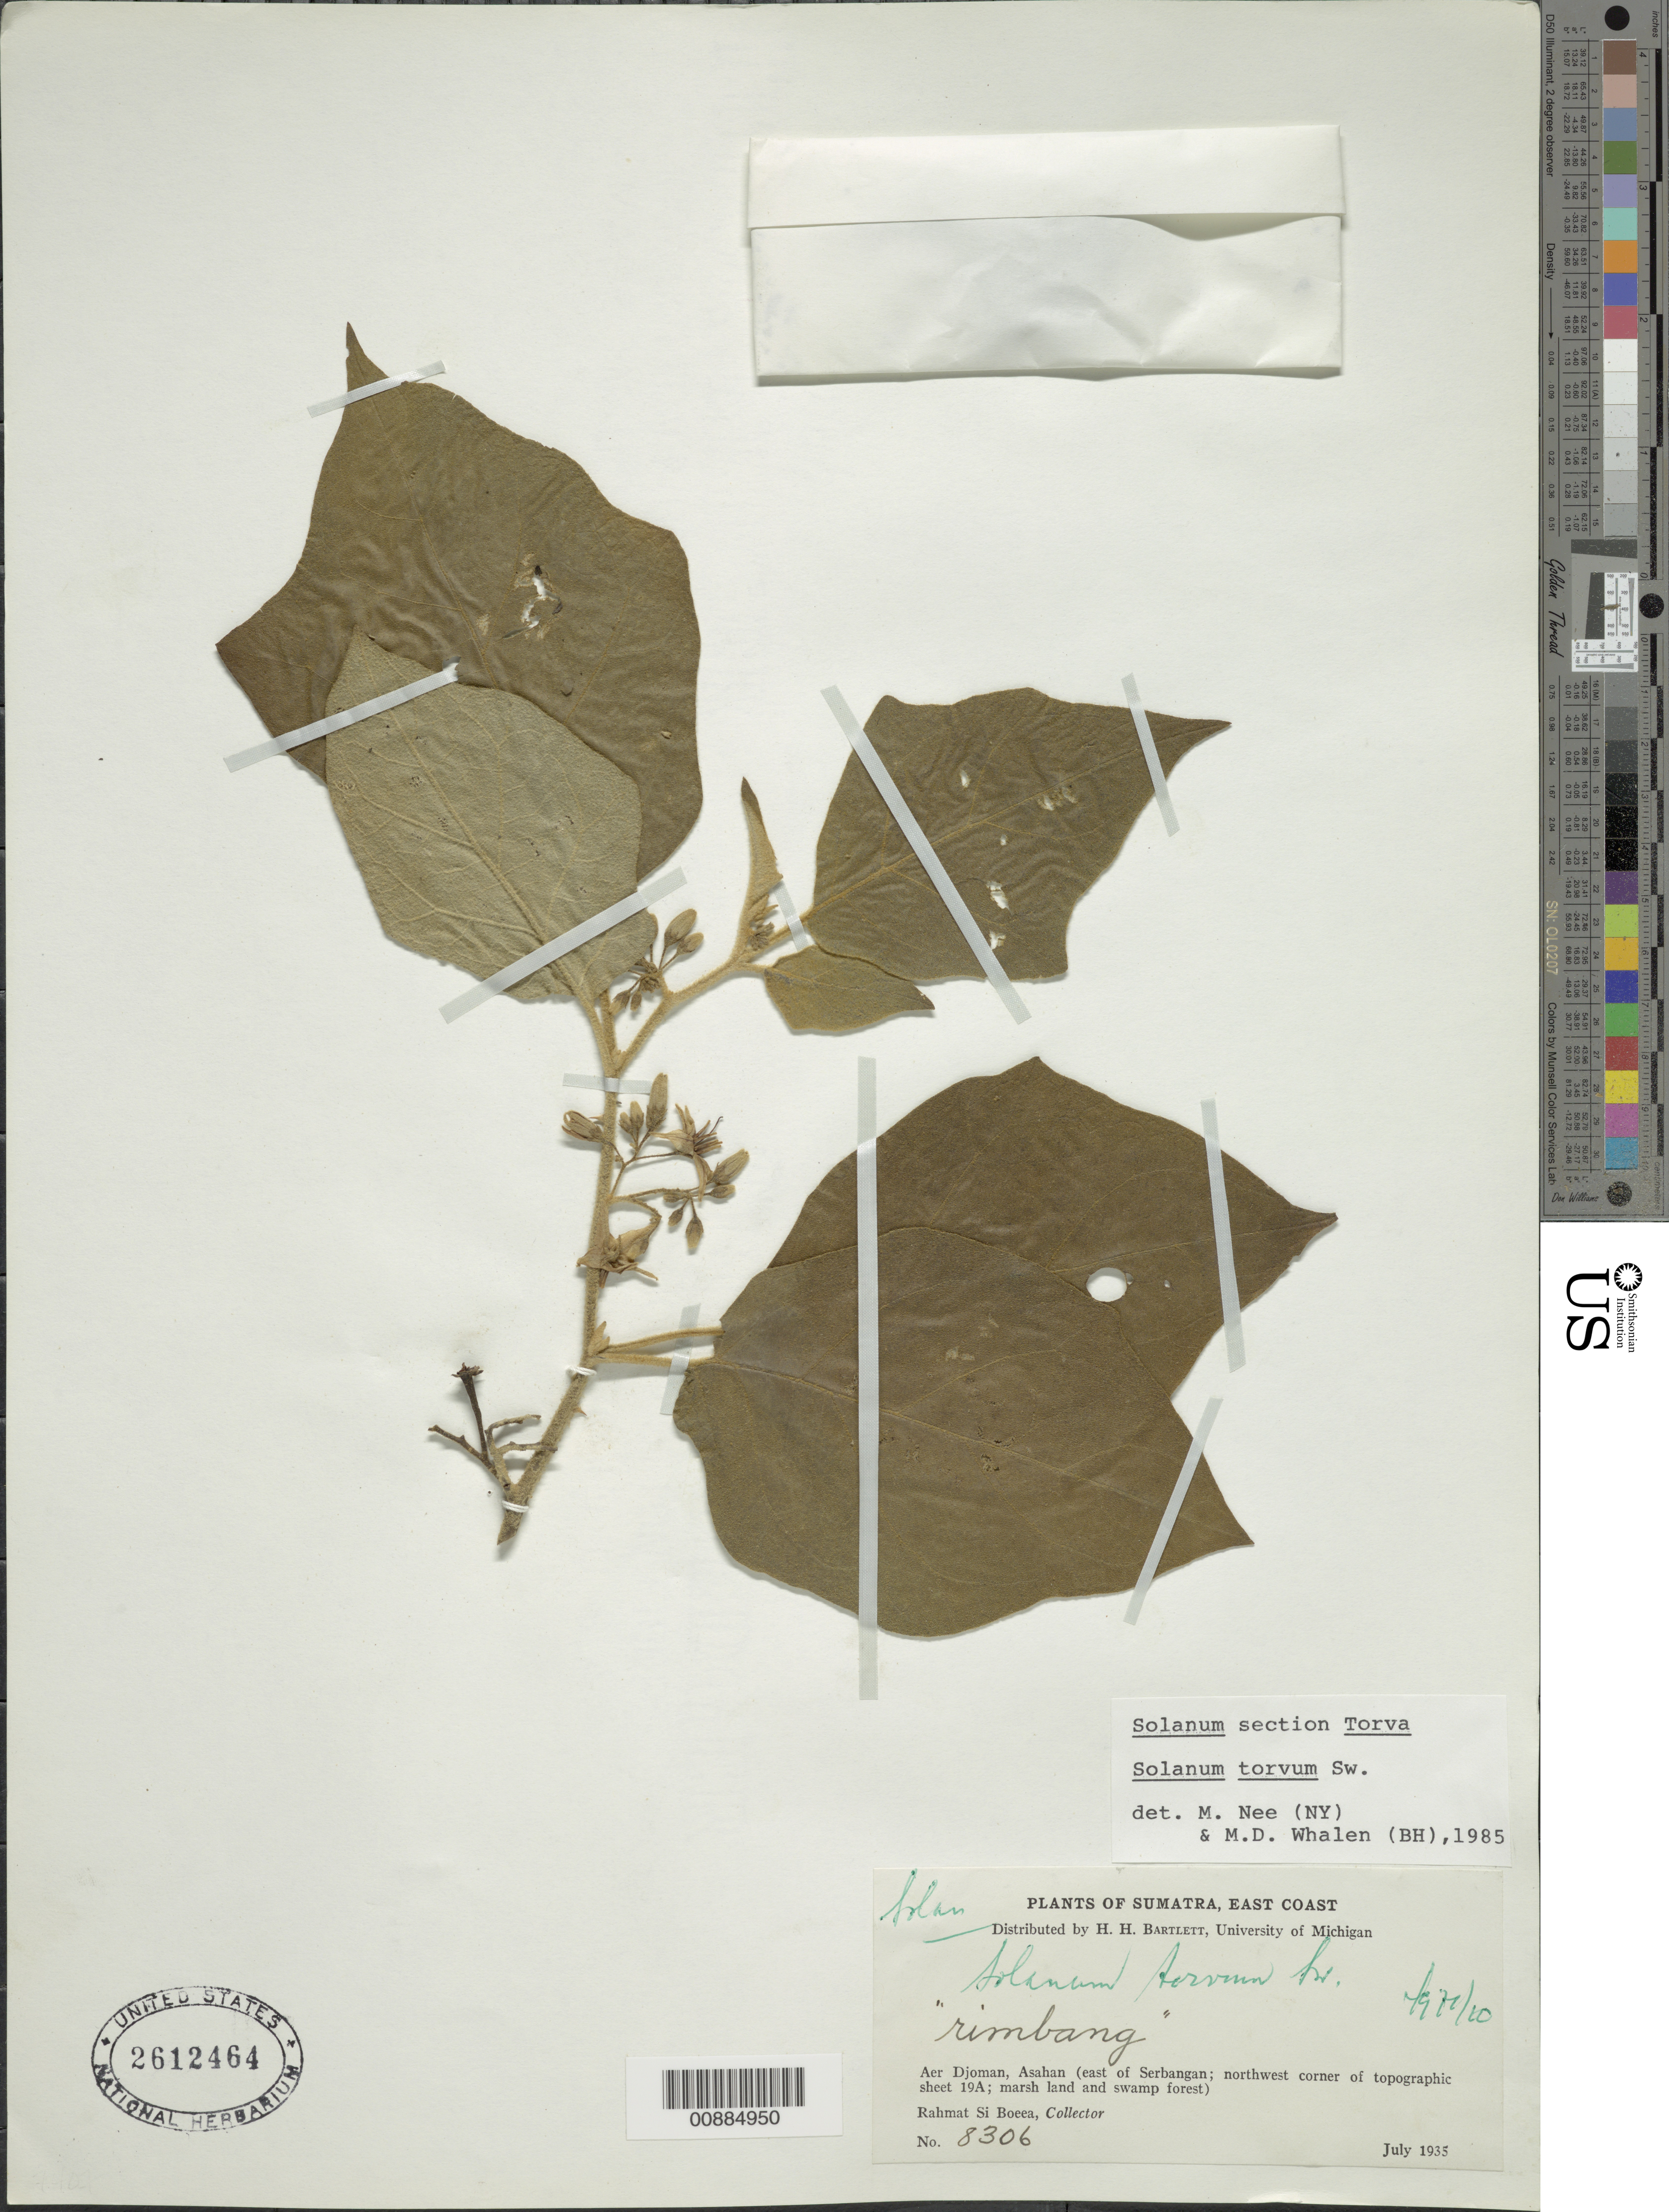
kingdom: Plantae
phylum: Tracheophyta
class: Magnoliopsida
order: Solanales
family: Solanaceae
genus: Solanum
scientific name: Solanum torvum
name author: Sw.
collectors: Rahmat Si Boeea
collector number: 8306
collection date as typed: Jul 1935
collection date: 1935-07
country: Indonesia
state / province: Sumatra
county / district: Aceh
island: Sumatra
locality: Aer Djoman, Asahan;; east of Serbangan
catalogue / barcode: US 2612464